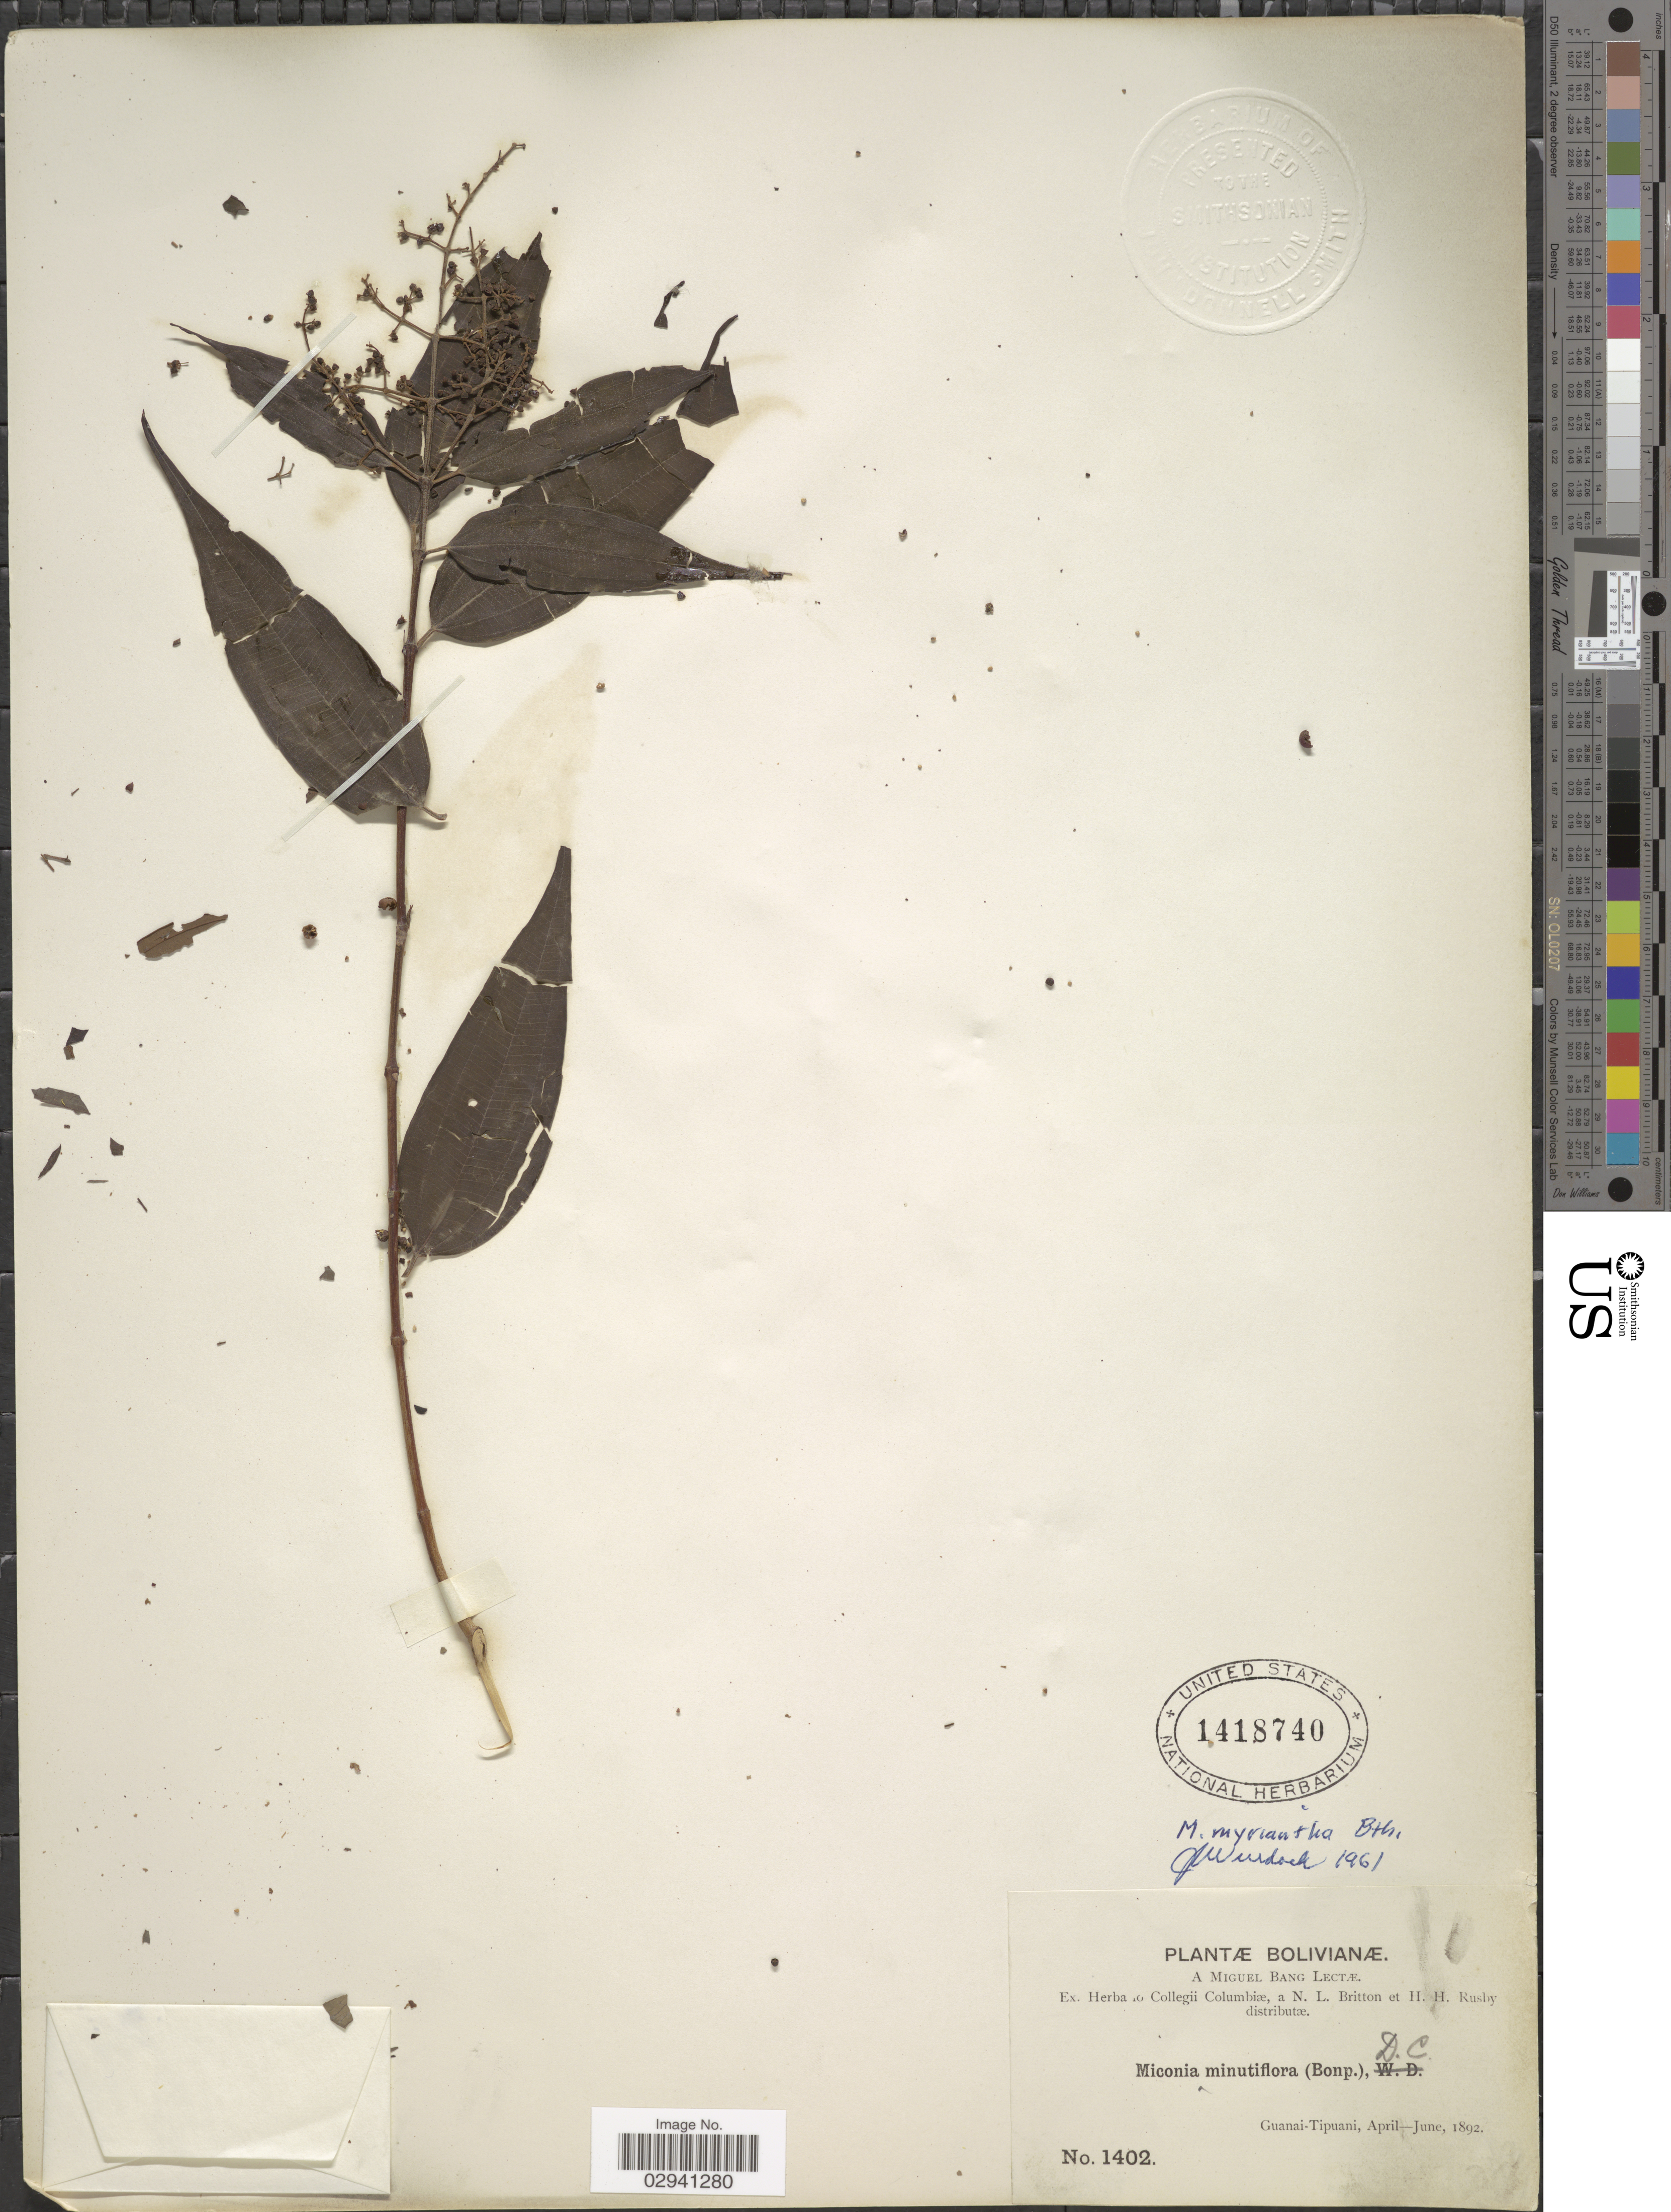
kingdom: Plantae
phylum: Tracheophyta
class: Magnoliopsida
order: Myrtales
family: Melastomataceae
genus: Miconia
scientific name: Miconia myriantha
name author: Benth.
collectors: M. Bang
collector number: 1402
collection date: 1892-04/1892-06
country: Bolivia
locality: Guanai-Tipuani.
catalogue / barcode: US 1418740